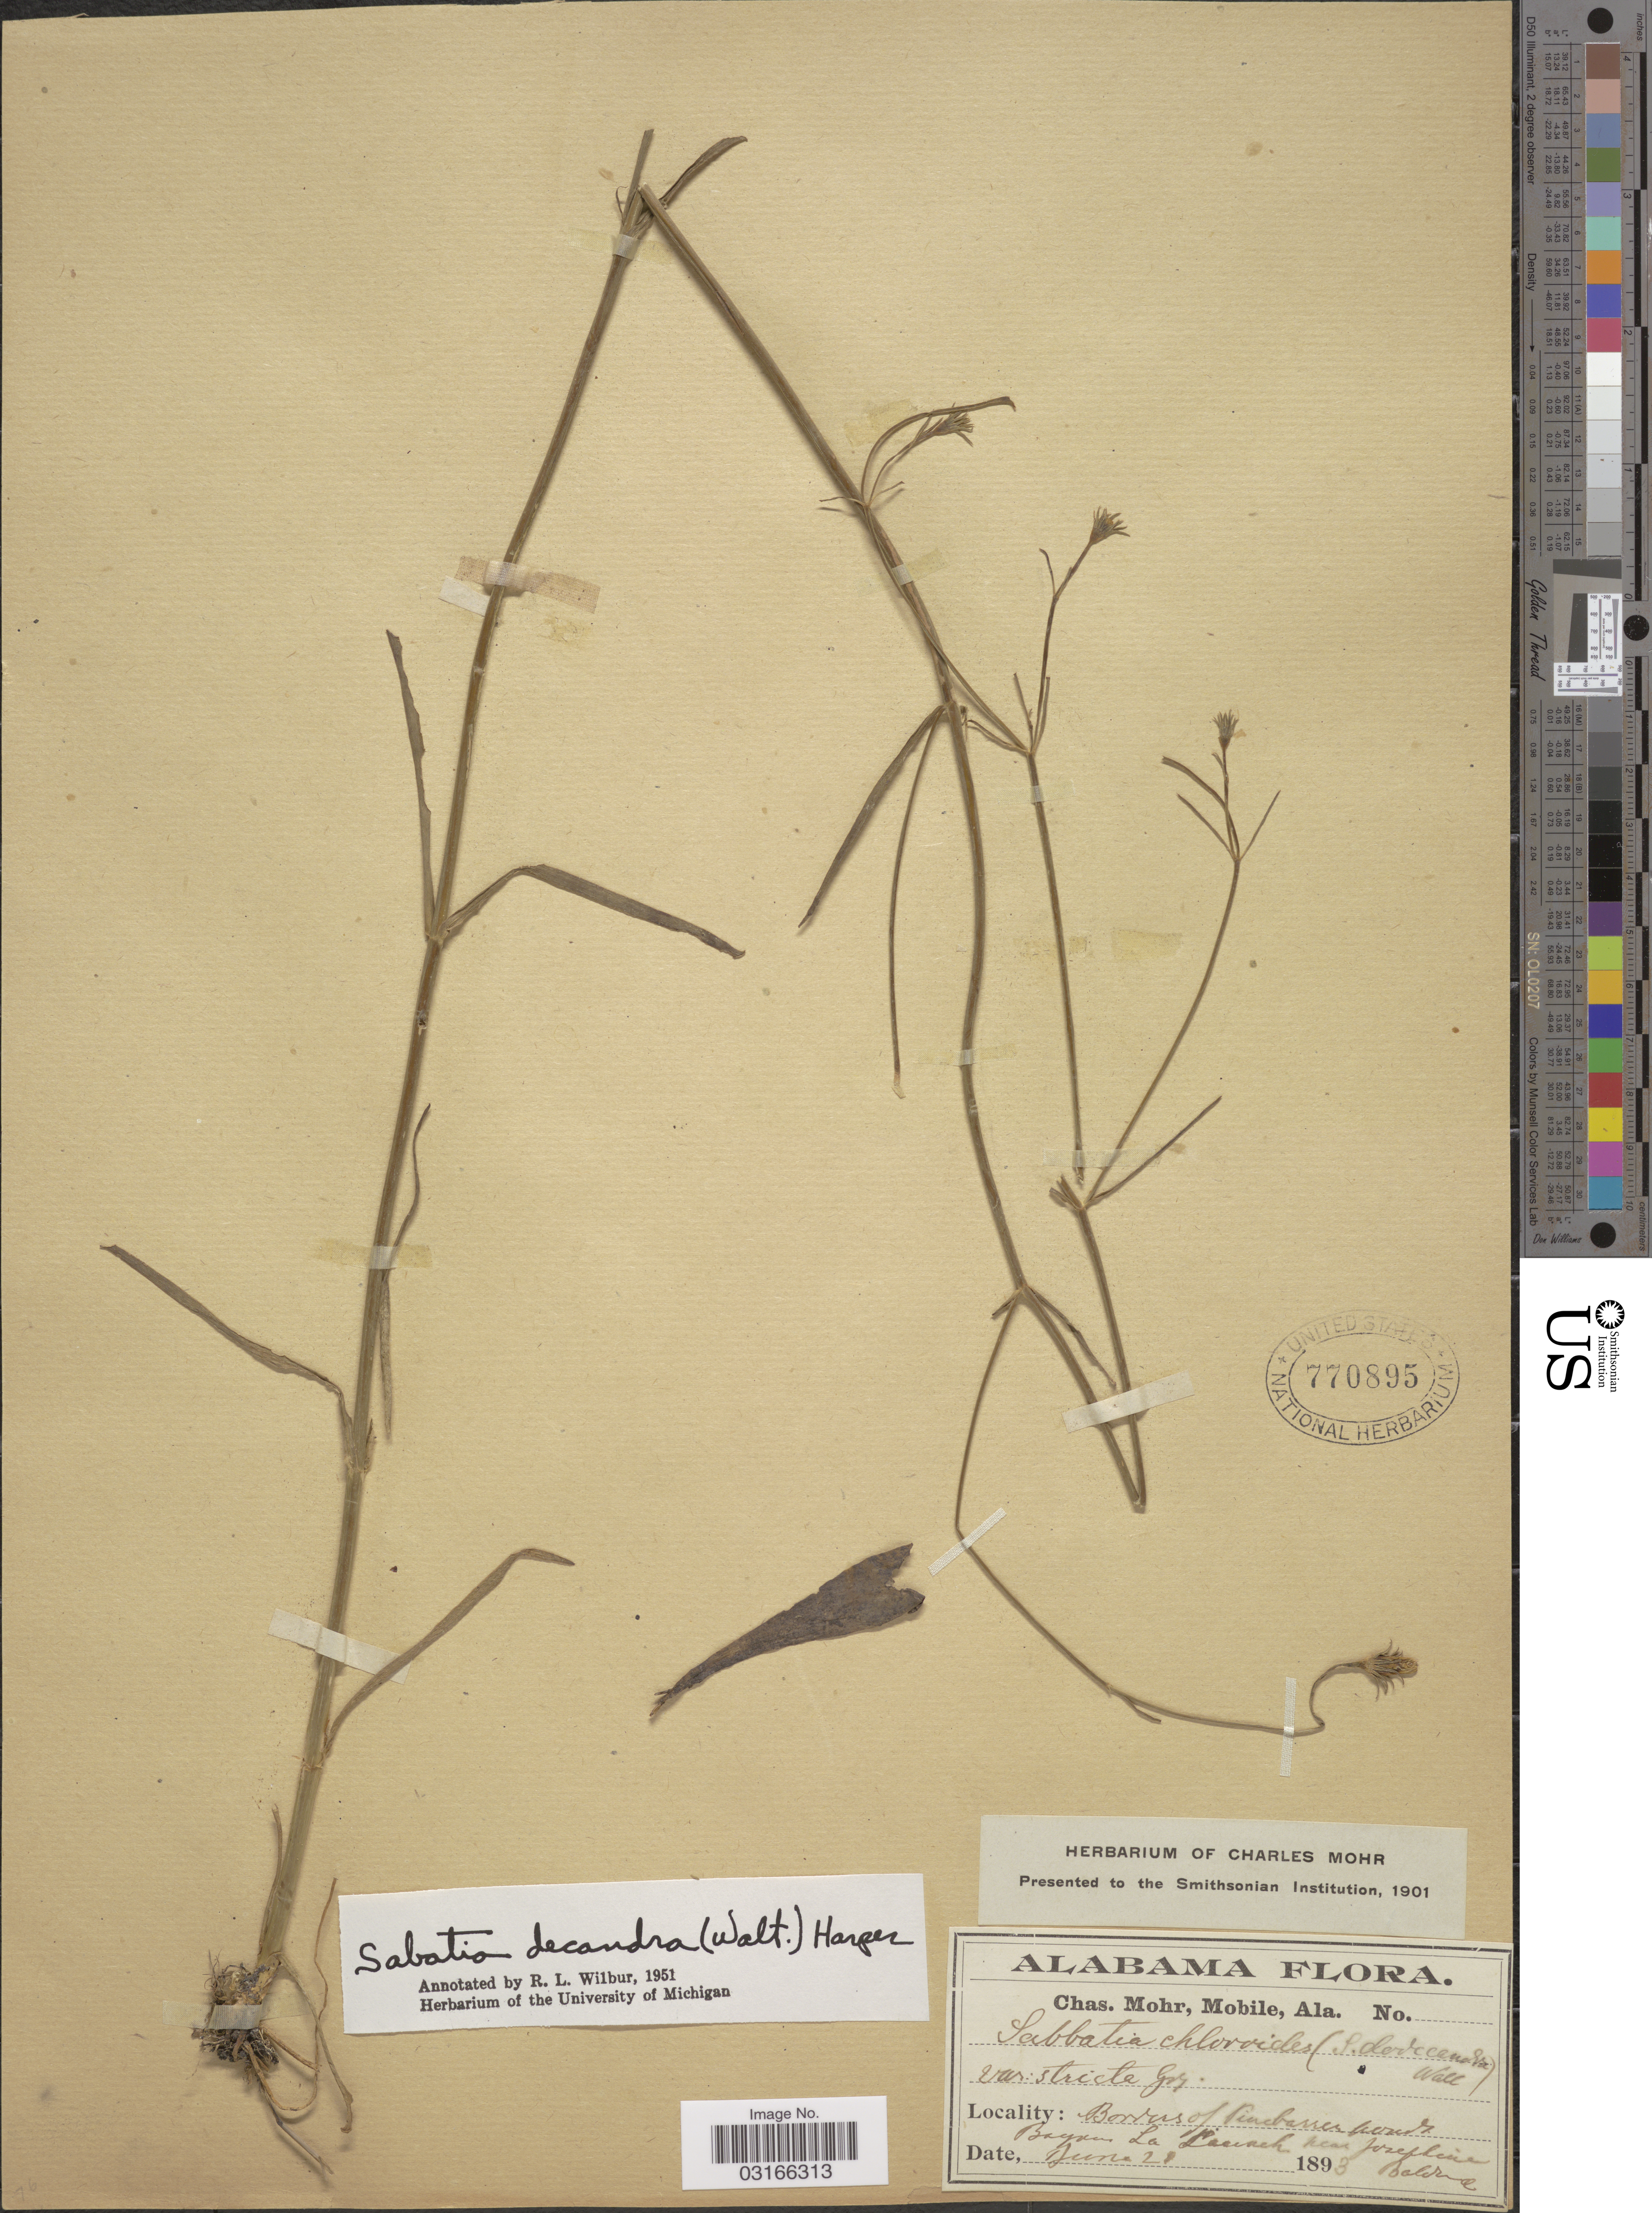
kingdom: Plantae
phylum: Tracheophyta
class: Magnoliopsida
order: Gentianales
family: Gentianaceae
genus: Sabatia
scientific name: Sabatia decandra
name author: (Walter)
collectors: Mohr, C. T. (herbarium)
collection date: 1893-06-28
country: United States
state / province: Alabama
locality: Borders of Pinebarren grounds. Bayou La Launch near Josephine.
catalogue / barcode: US 770895